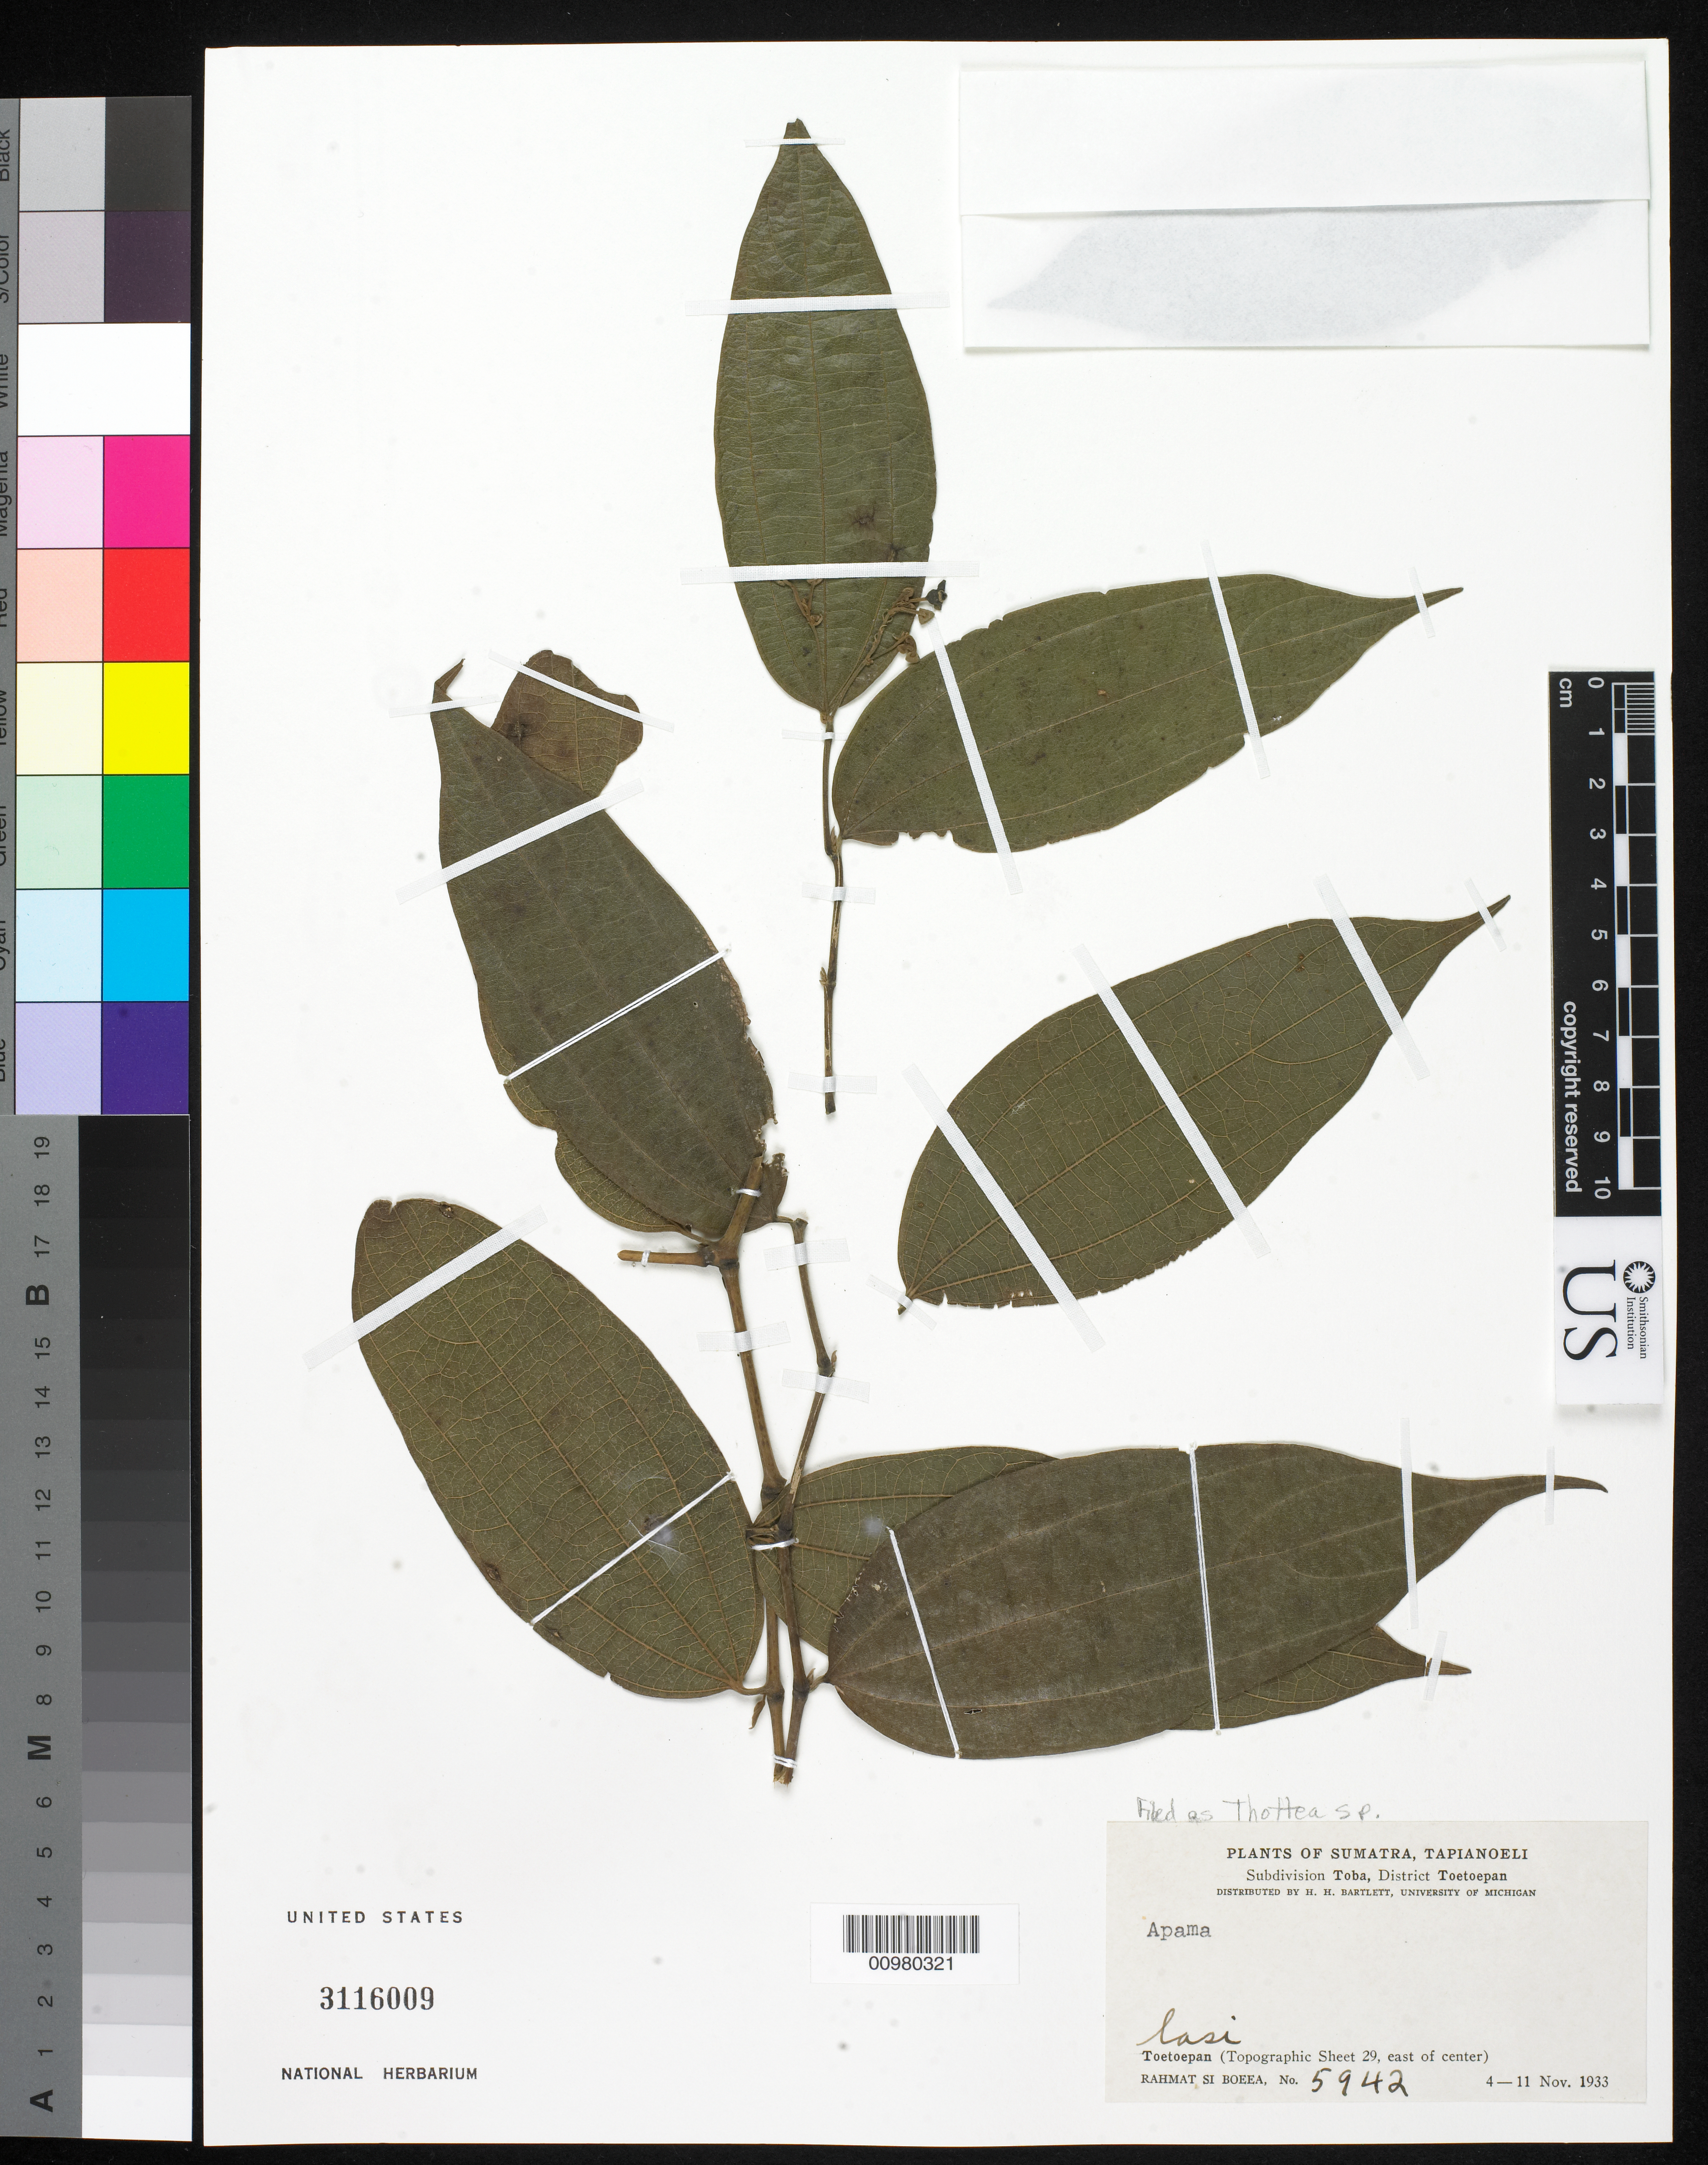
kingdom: Plantae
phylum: Tracheophyta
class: Magnoliopsida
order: Piperales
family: Aristolochiaceae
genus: Thottea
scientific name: Thottea macrantha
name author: (Boerl.) Ding Hou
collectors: H. St. John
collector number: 5942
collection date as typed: Jul 1938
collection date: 1938-07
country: Fiji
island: Rotuma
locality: Kilinga, Itutiu District. Edge of plantation.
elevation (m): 5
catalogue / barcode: US 3116009